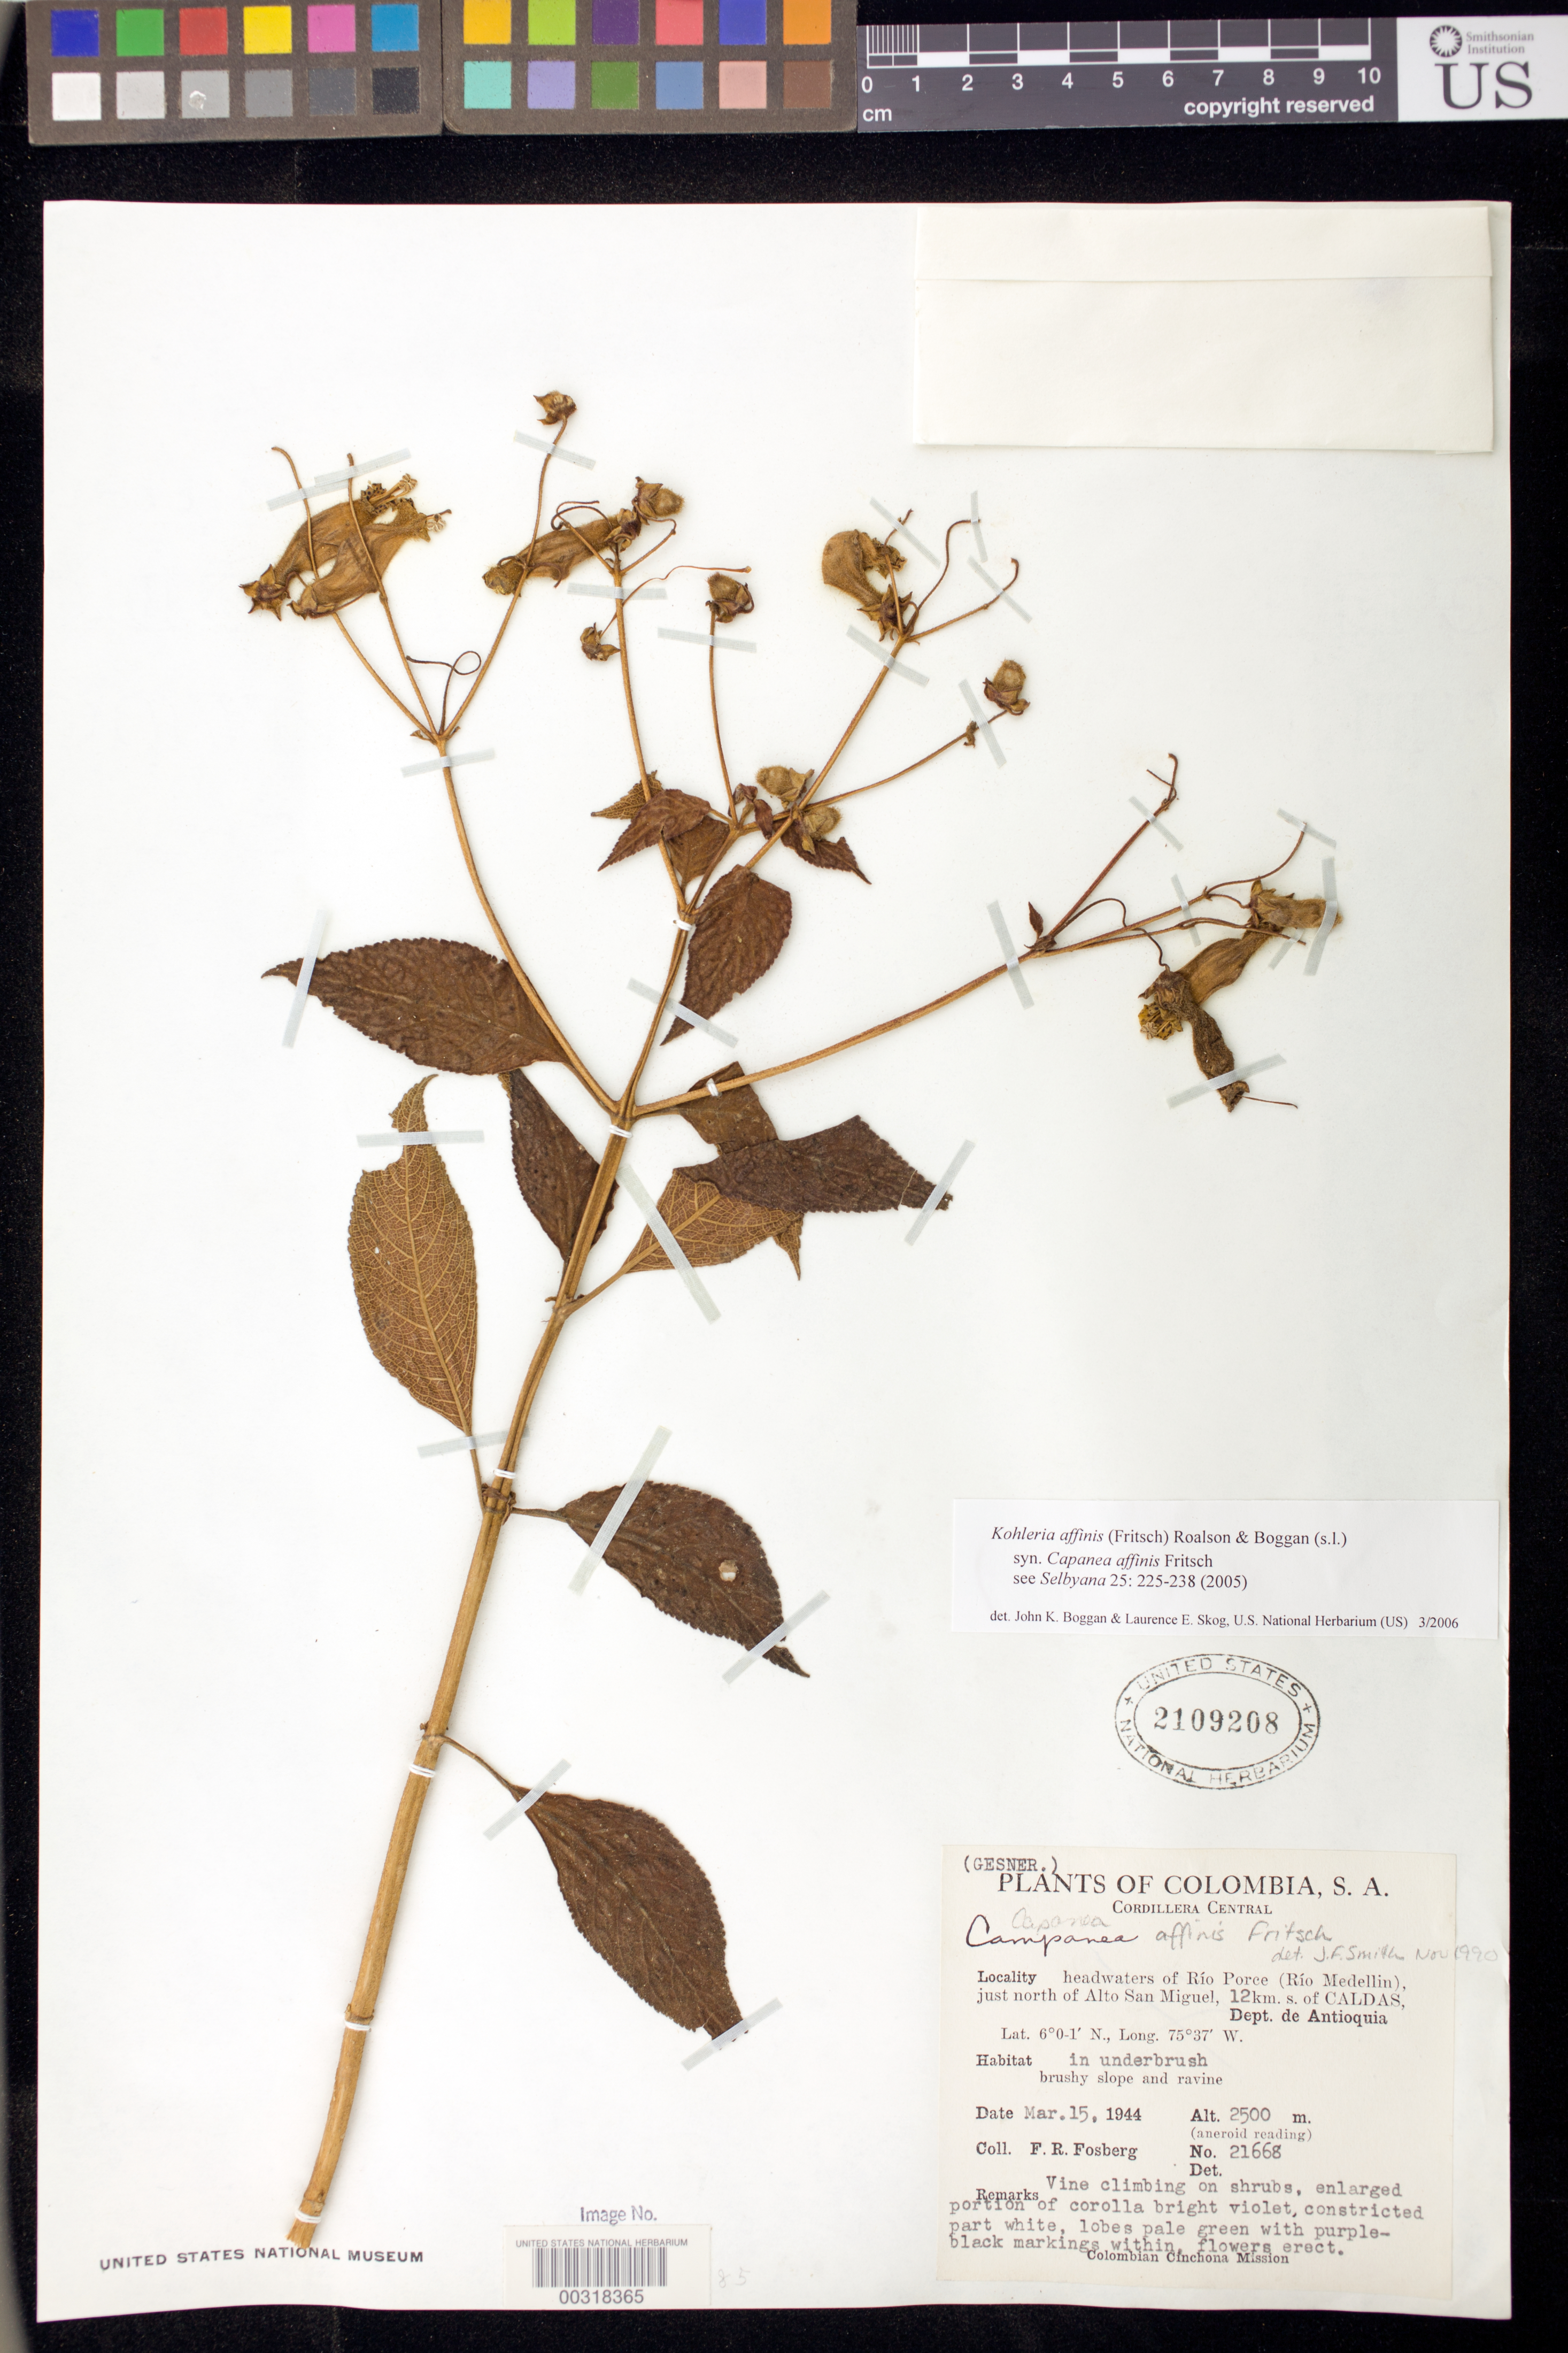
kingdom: Plantae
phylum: Tracheophyta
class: Magnoliopsida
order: Lamiales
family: Gesneriaceae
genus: Kohleria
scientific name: Kohleria affinis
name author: (Fritsch) Roalson & Boggan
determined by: Boggan, J. K.; Skog, L. E.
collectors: F. R. Fosberg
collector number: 21668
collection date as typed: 15 Mar 1944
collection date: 1944-03-15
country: Colombia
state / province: Antioquia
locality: Cordillera central, headwaters of Rio Porce (Rio Medellin), just N of Alto San Miguel, 12 km S of Caldas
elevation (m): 2500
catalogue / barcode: US 2109208